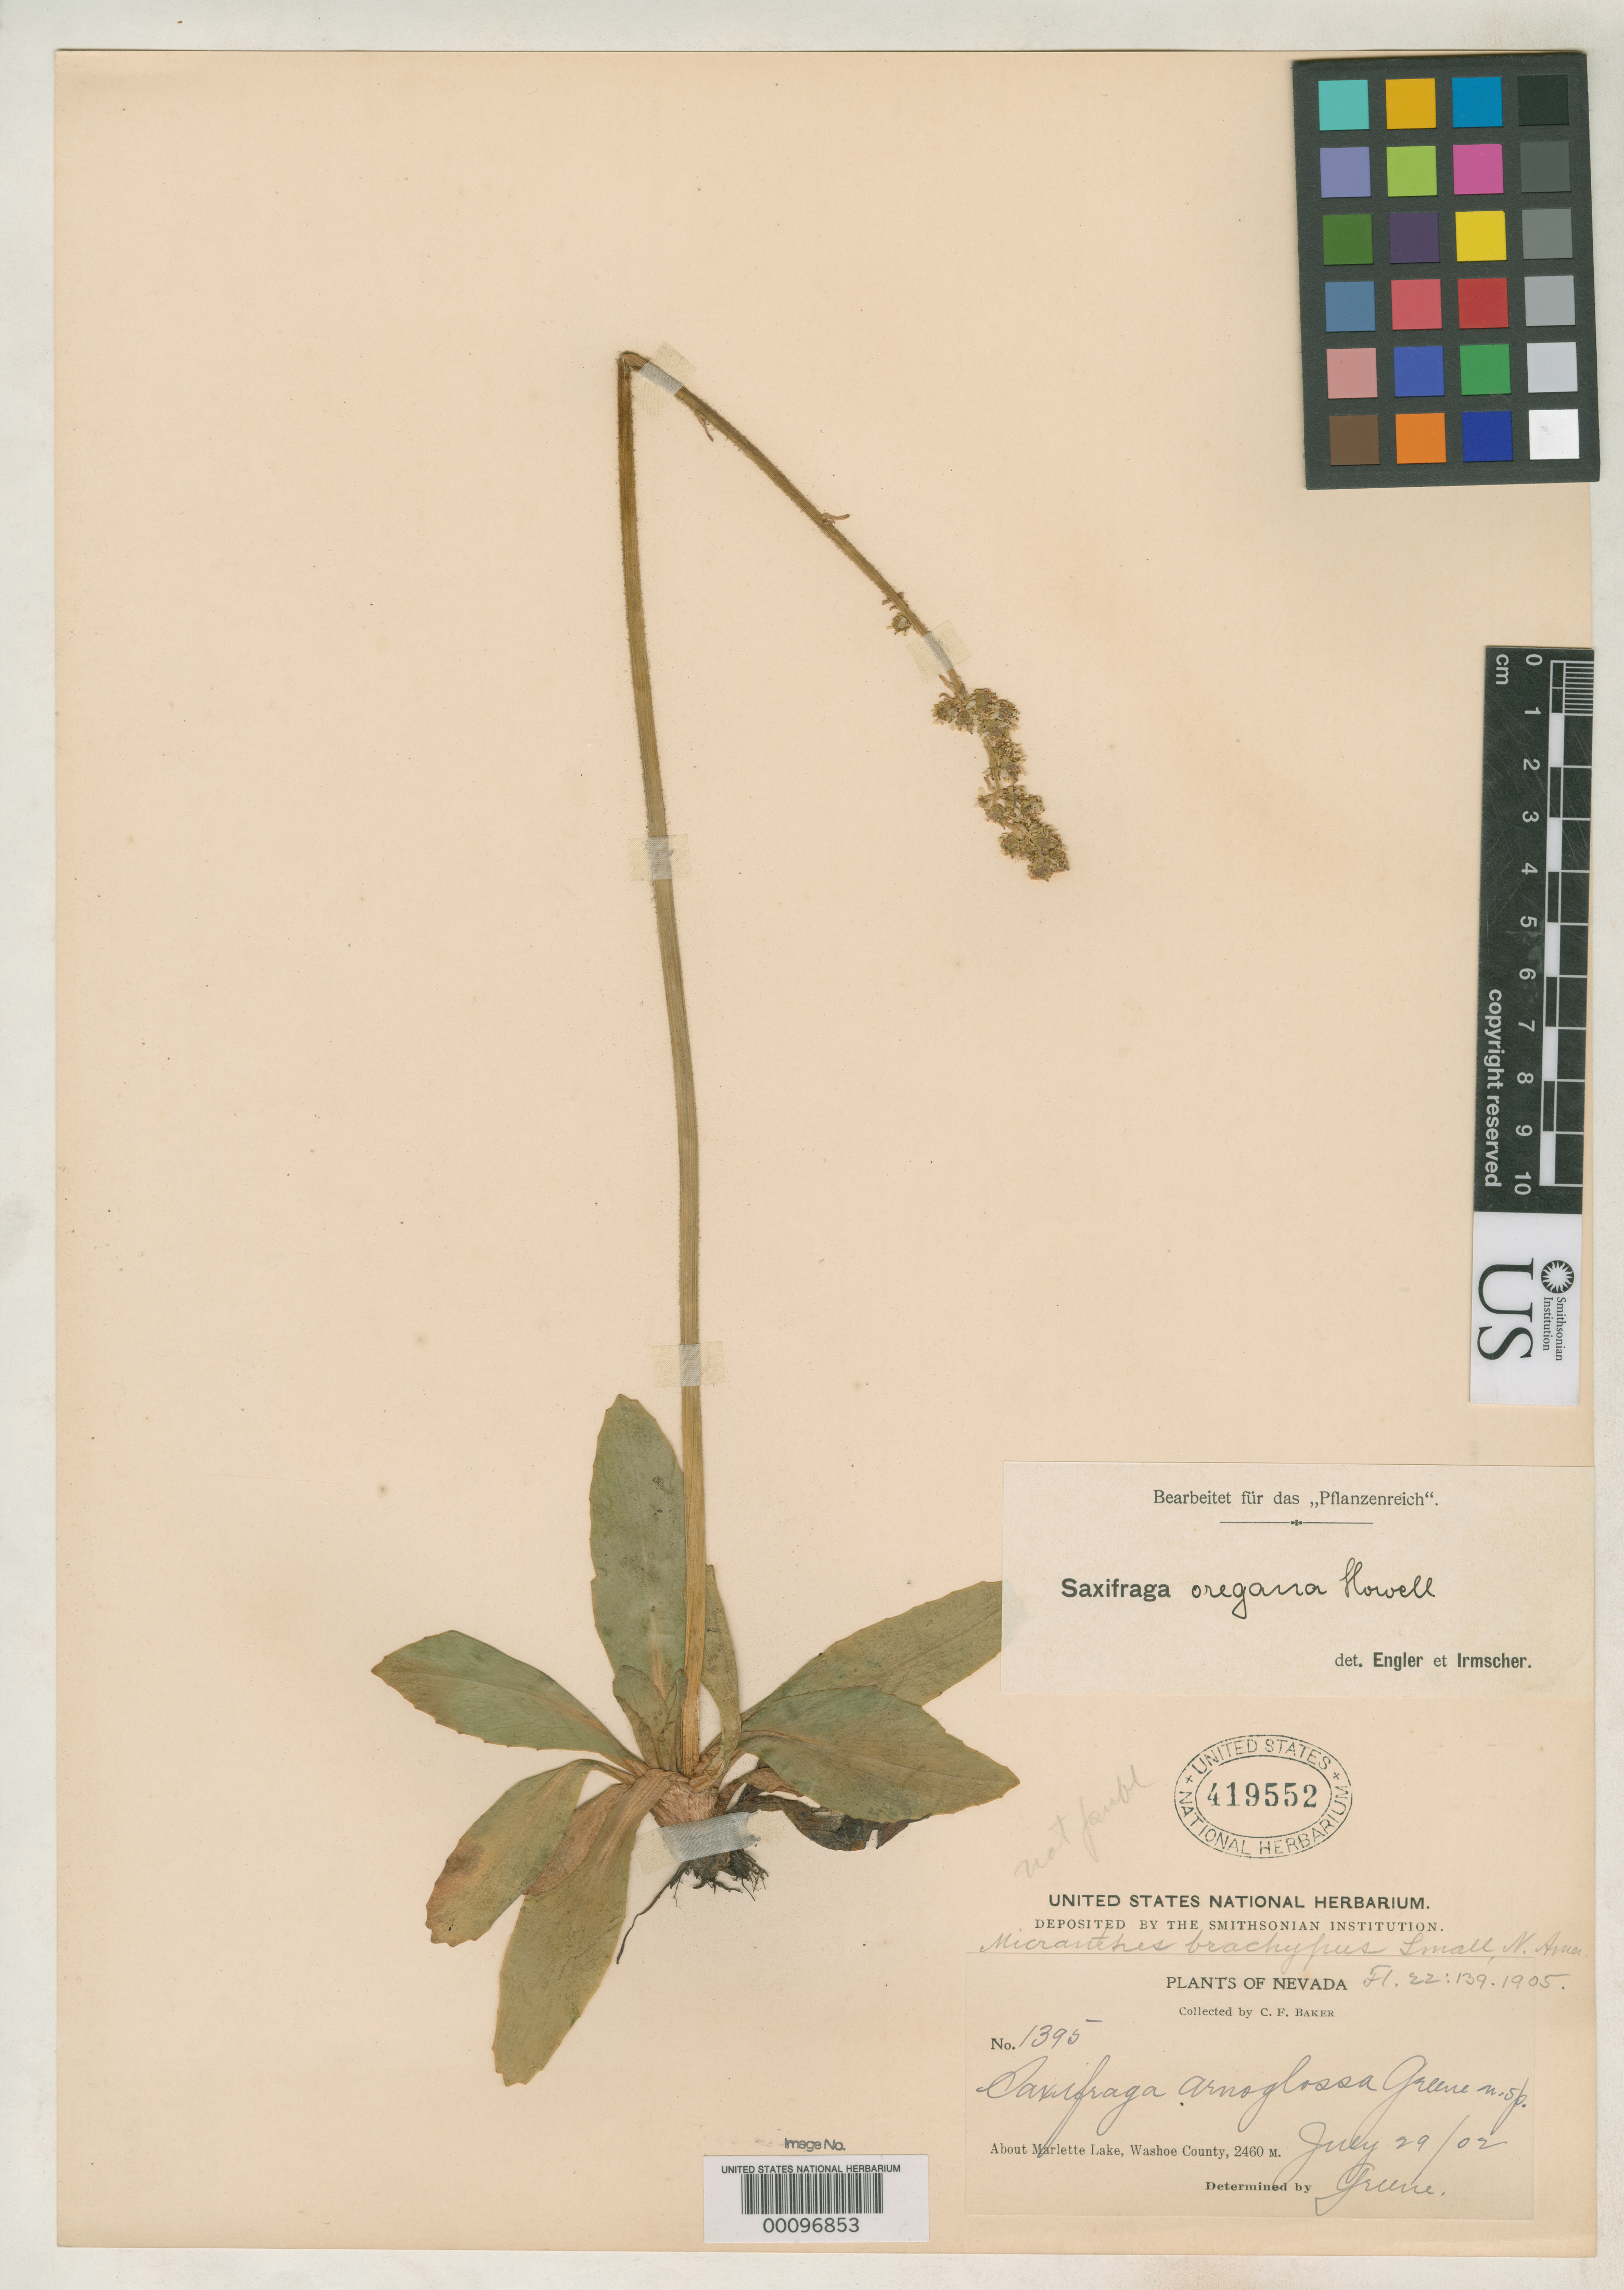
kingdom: Plantae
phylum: Tracheophyta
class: Magnoliopsida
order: Saxifragales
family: Saxifragaceae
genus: Micranthes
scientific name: Micranthes brachypus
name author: Small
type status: Isotype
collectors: C. F. Baker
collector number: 1395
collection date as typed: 29 Jul 1902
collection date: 1902-07-29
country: United States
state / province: Nevada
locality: Marlete Lake.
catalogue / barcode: US 419552